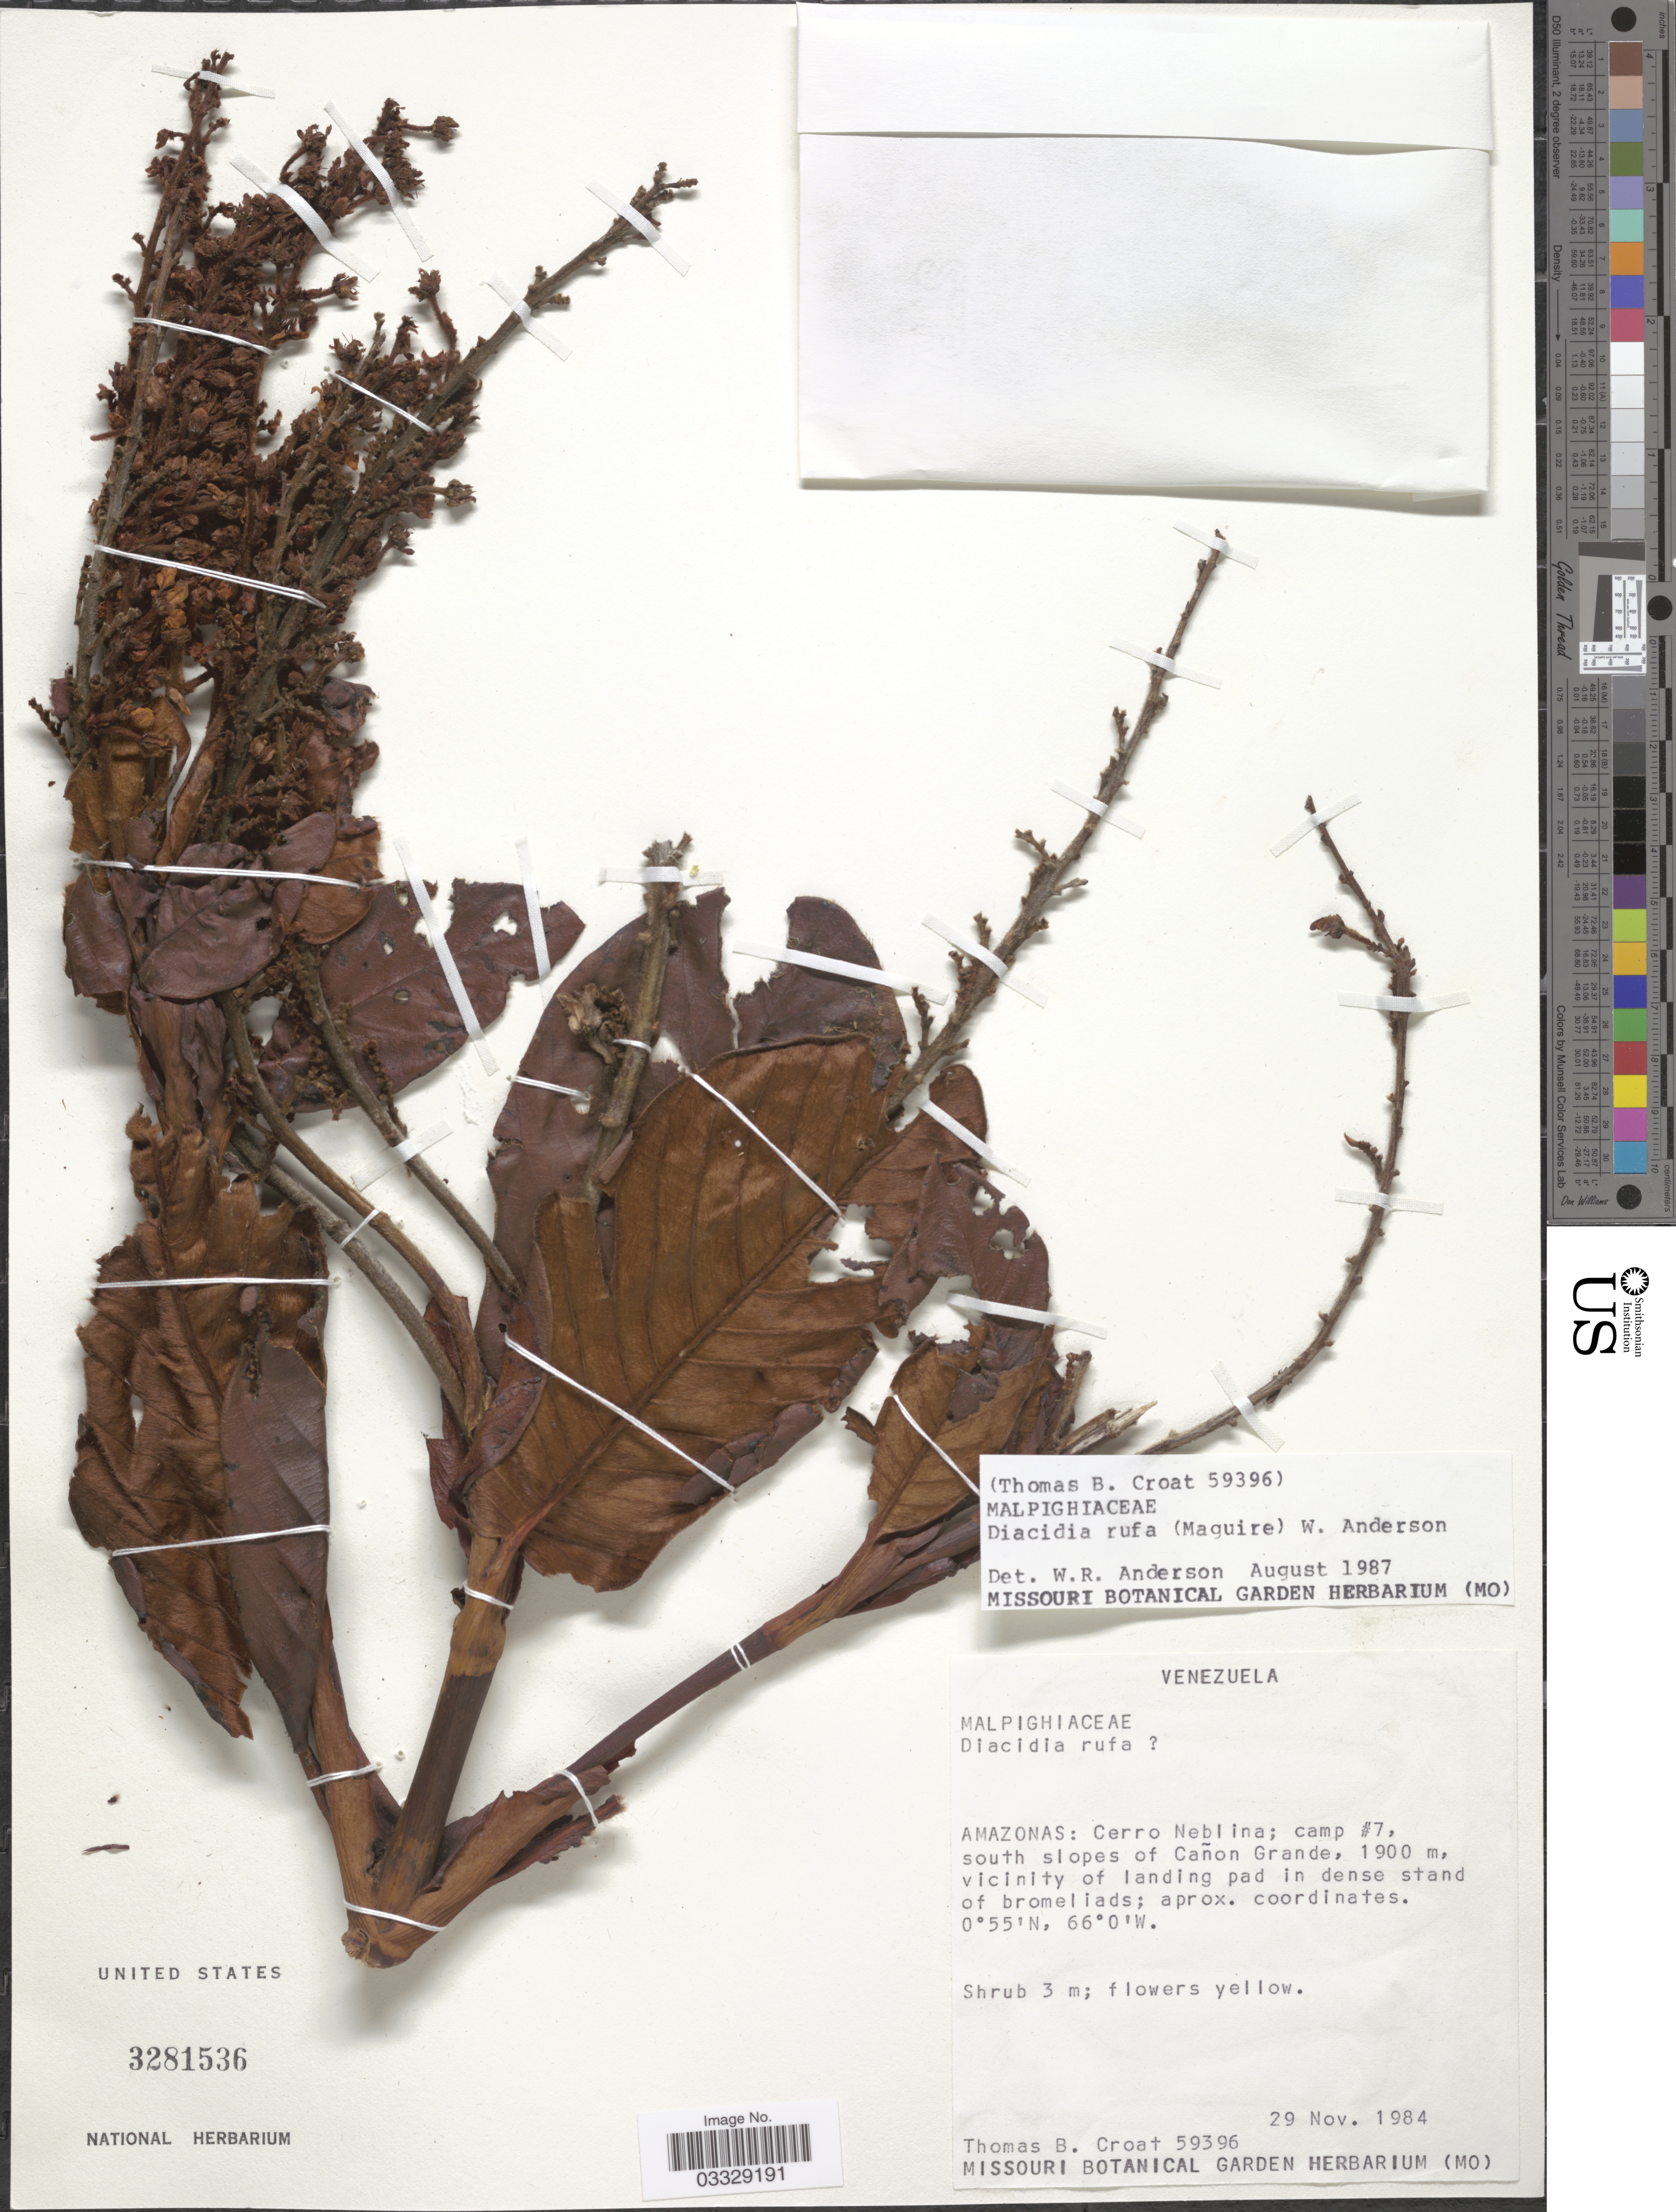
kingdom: Plantae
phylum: Tracheophyta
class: Magnoliopsida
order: Malpighiales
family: Malpighiaceae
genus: Diacidia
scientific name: Diacidia rufa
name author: (Maguire) W.R. Anderson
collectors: T. B. Croat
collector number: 59396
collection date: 1984-11-29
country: Venezuela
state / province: Amazonas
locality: Cerro Neblina; camp #7, south slopes of Cañon Grande.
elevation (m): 1900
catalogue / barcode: US 3281536